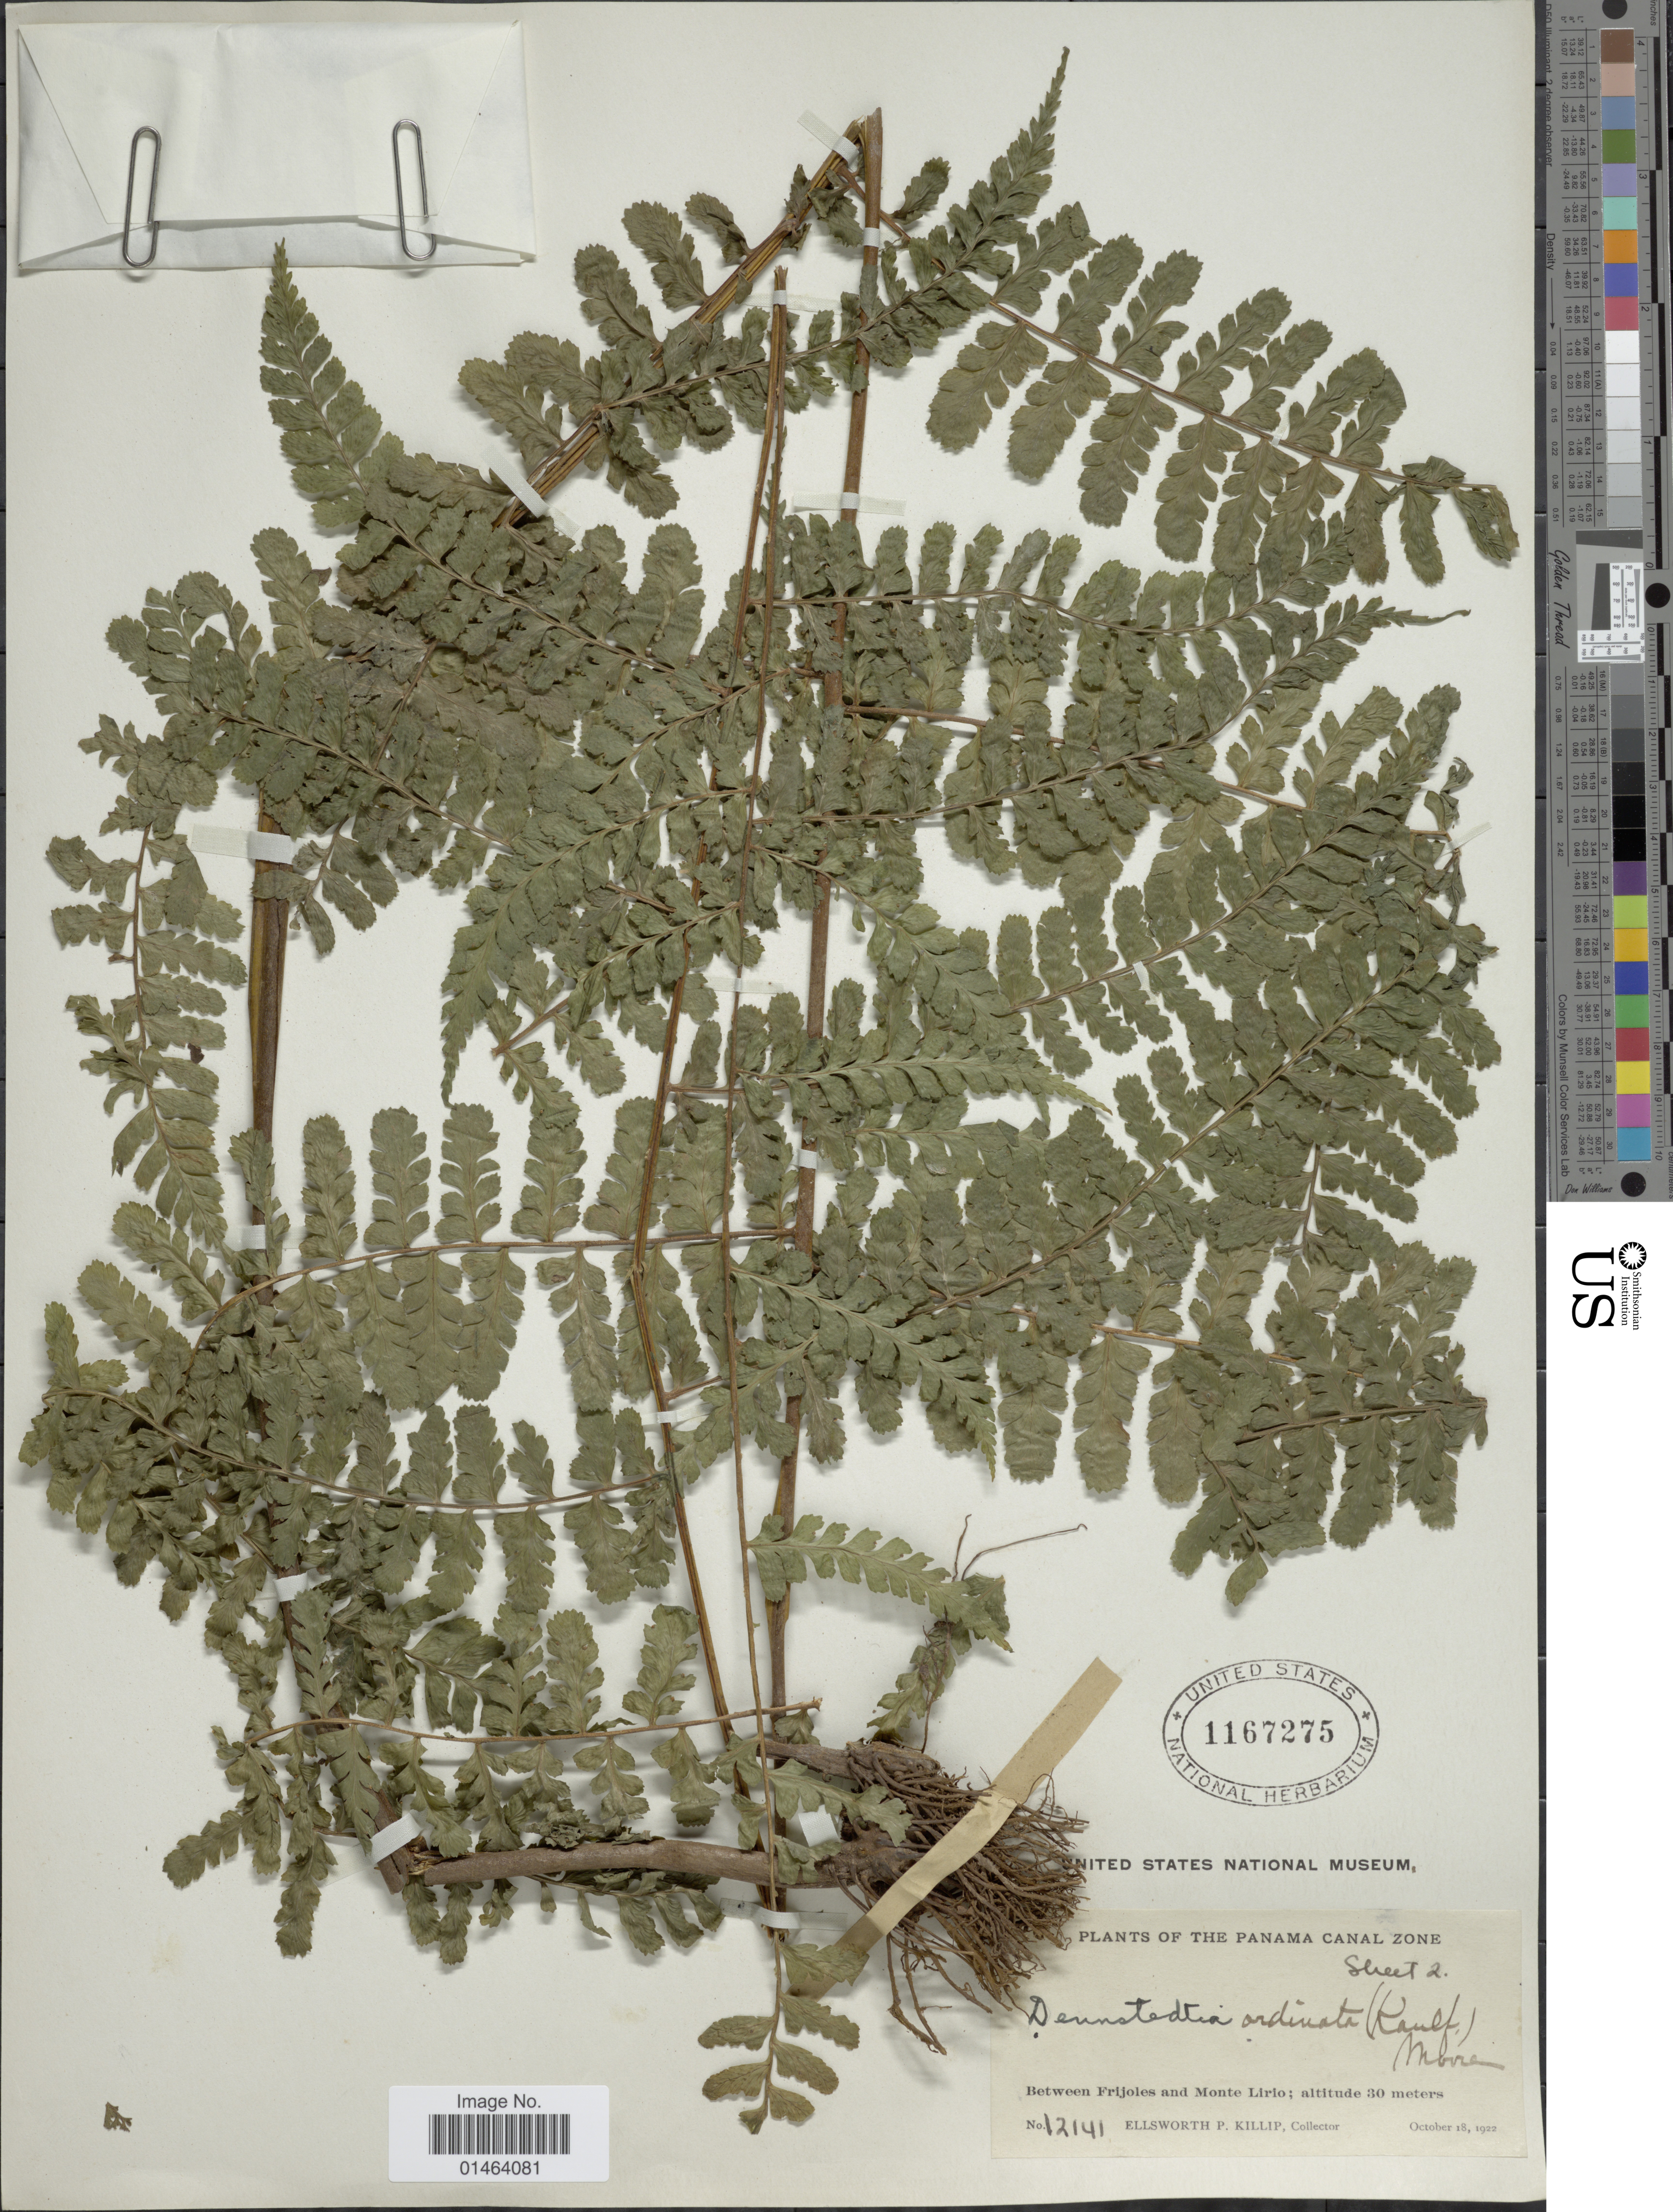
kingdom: Plantae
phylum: Tracheophyta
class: Polypodiopsida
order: Polypodiales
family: Dennstaedtiaceae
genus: Dennstaedtia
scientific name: Dennstaedtia dissecta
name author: (Sw.) T. Moore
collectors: E. P. Killip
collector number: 12141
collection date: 1922-10-18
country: Panama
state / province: Colón / Panamá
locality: Panama, Canal Zone, between Frijoles and Monte Lirio.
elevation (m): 30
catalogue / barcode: US 1167275